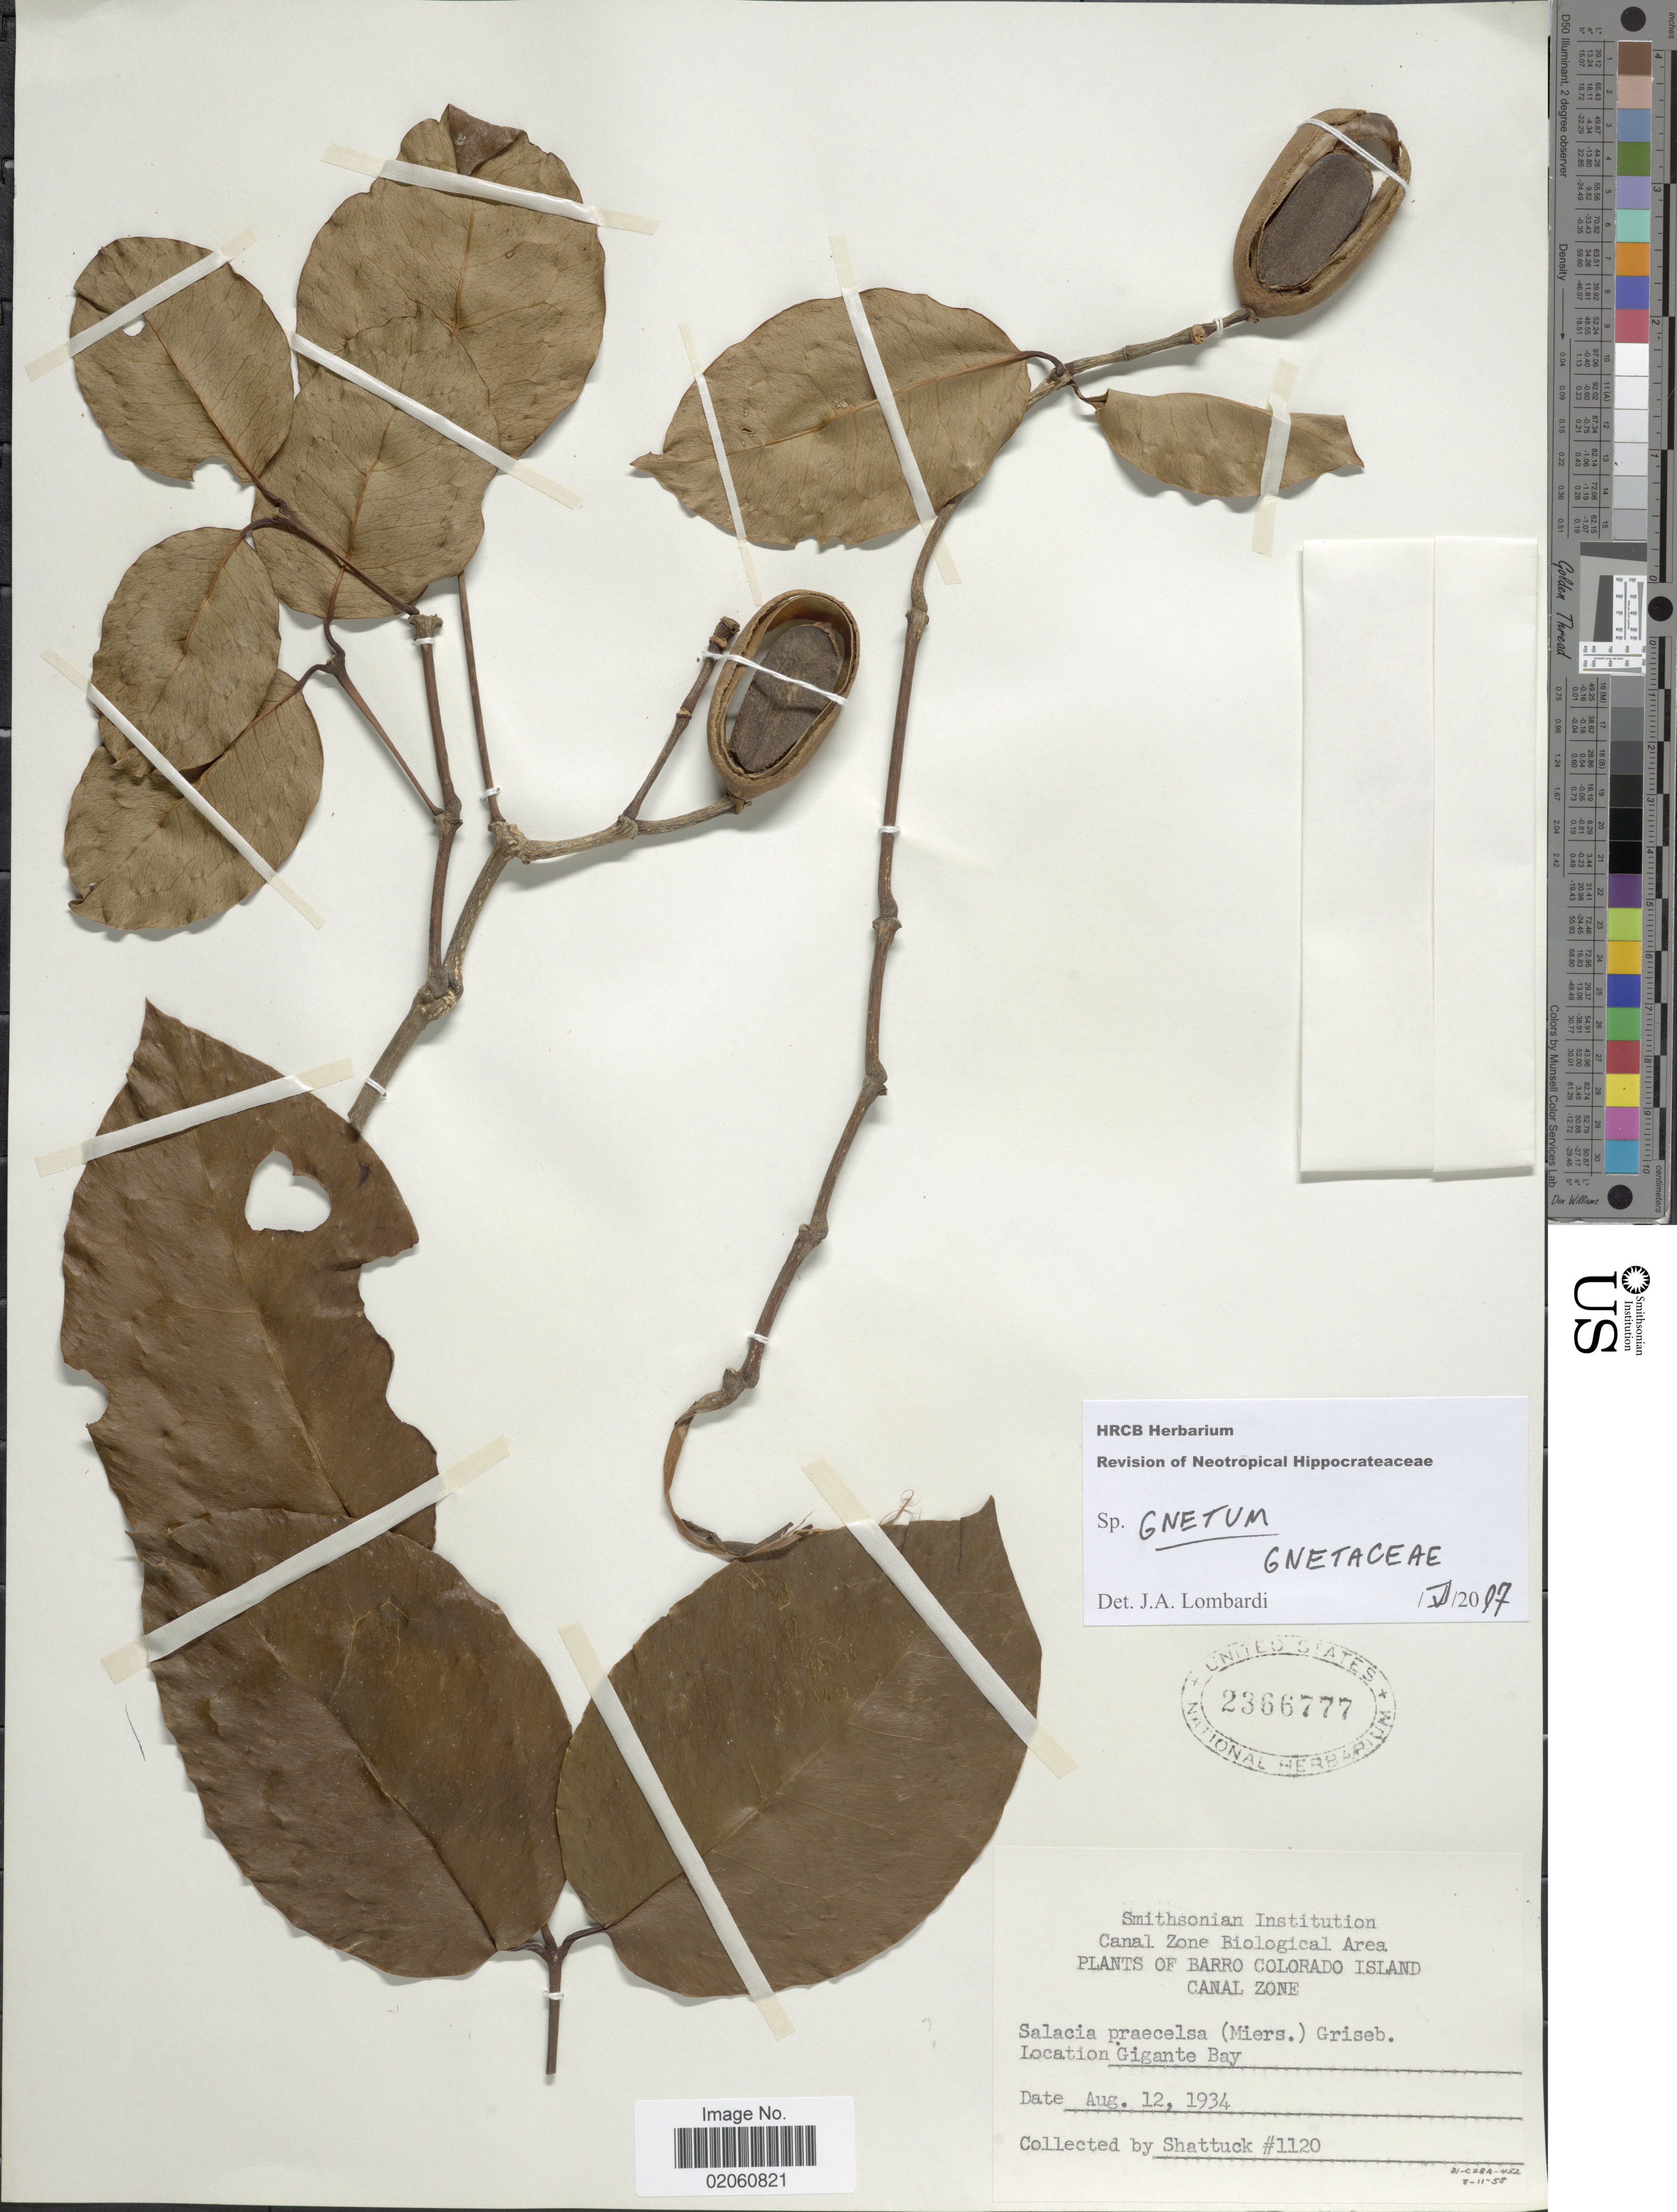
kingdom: Plantae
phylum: Tracheophyta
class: Gnetopsida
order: Gnetales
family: Gnetaceae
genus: Gnetum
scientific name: Gnetum sp.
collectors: Shattuck, --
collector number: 1120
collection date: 1934-08-12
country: Panama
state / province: Panamá Oeste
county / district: Canal Zone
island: Barro Colorado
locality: Barro Colorado Island Canal Zone, Gigante Bay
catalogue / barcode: US 2366777